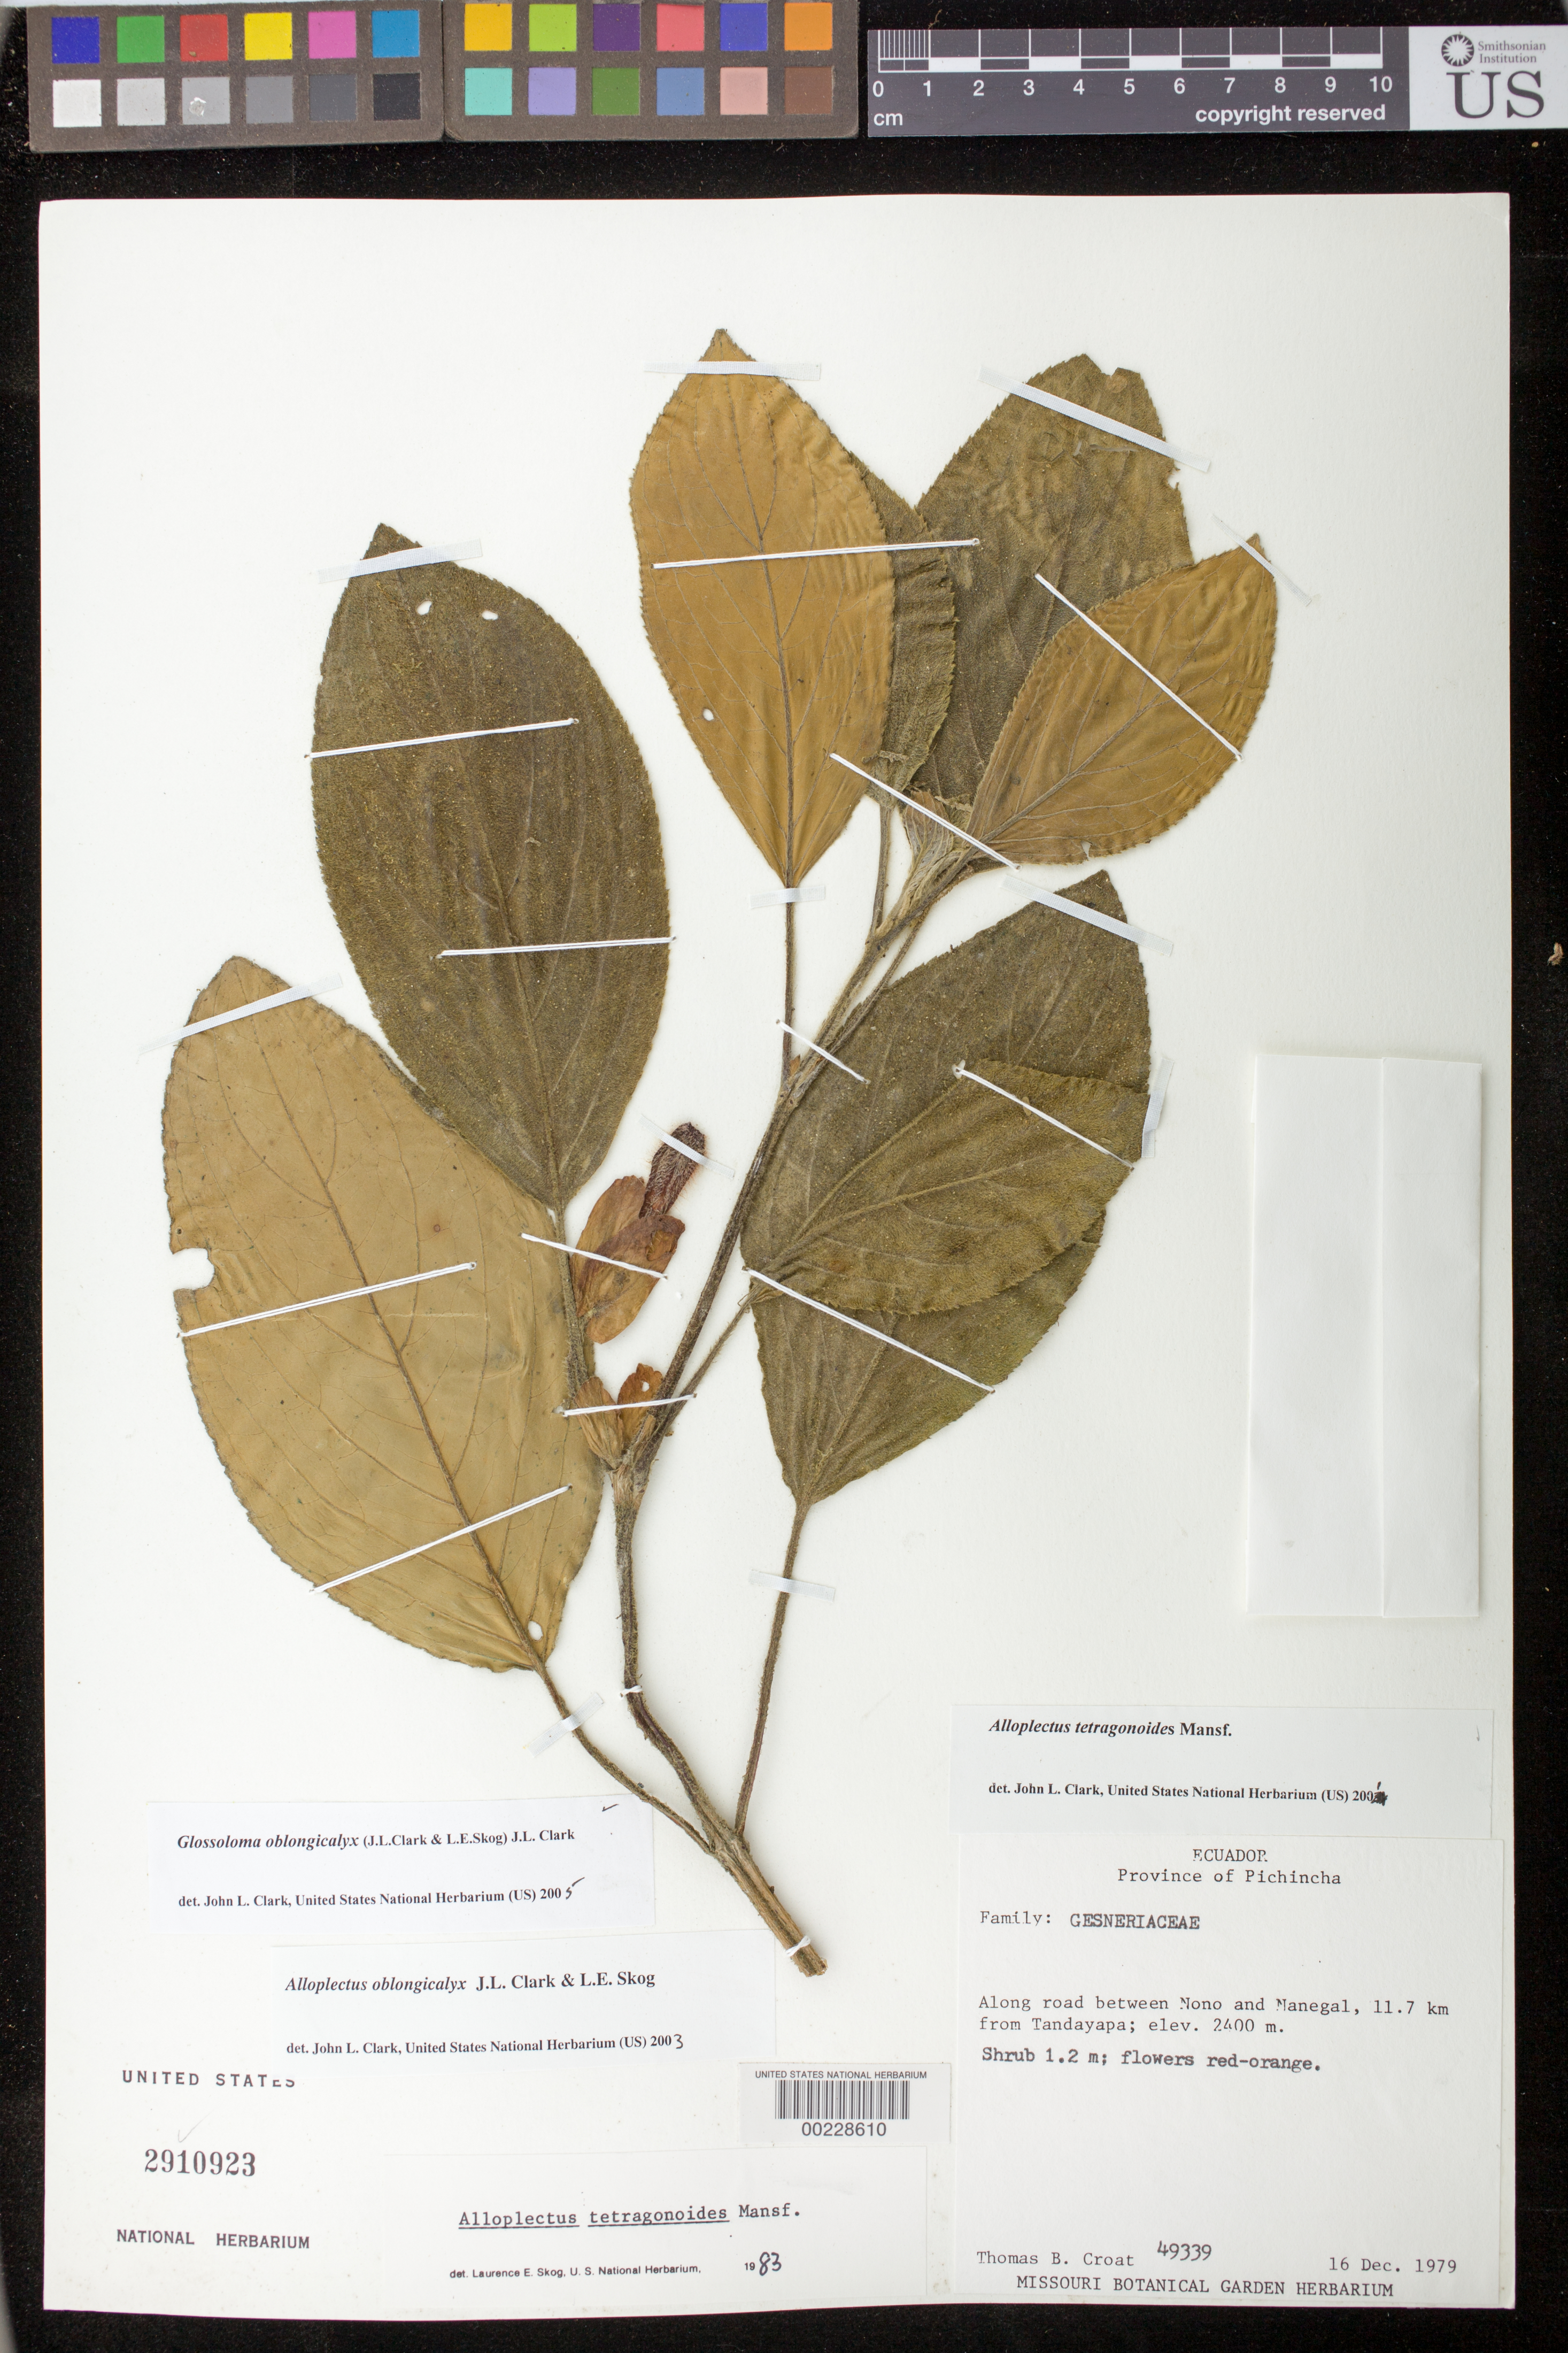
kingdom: Plantae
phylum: Tracheophyta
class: Magnoliopsida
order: Lamiales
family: Gesneriaceae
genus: Glossoloma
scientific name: Glossoloma oblongicalyx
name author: (J.L. Clark & L.E. Skog) J.L. Clark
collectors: T. B. Croat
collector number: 49339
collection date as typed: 16 Dec 1979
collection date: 1979-12-16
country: Ecuador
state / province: Pichincha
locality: Along road between Nono and Nanegal, 11.7 km from Tandayapa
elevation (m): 2400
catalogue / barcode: US 2910923